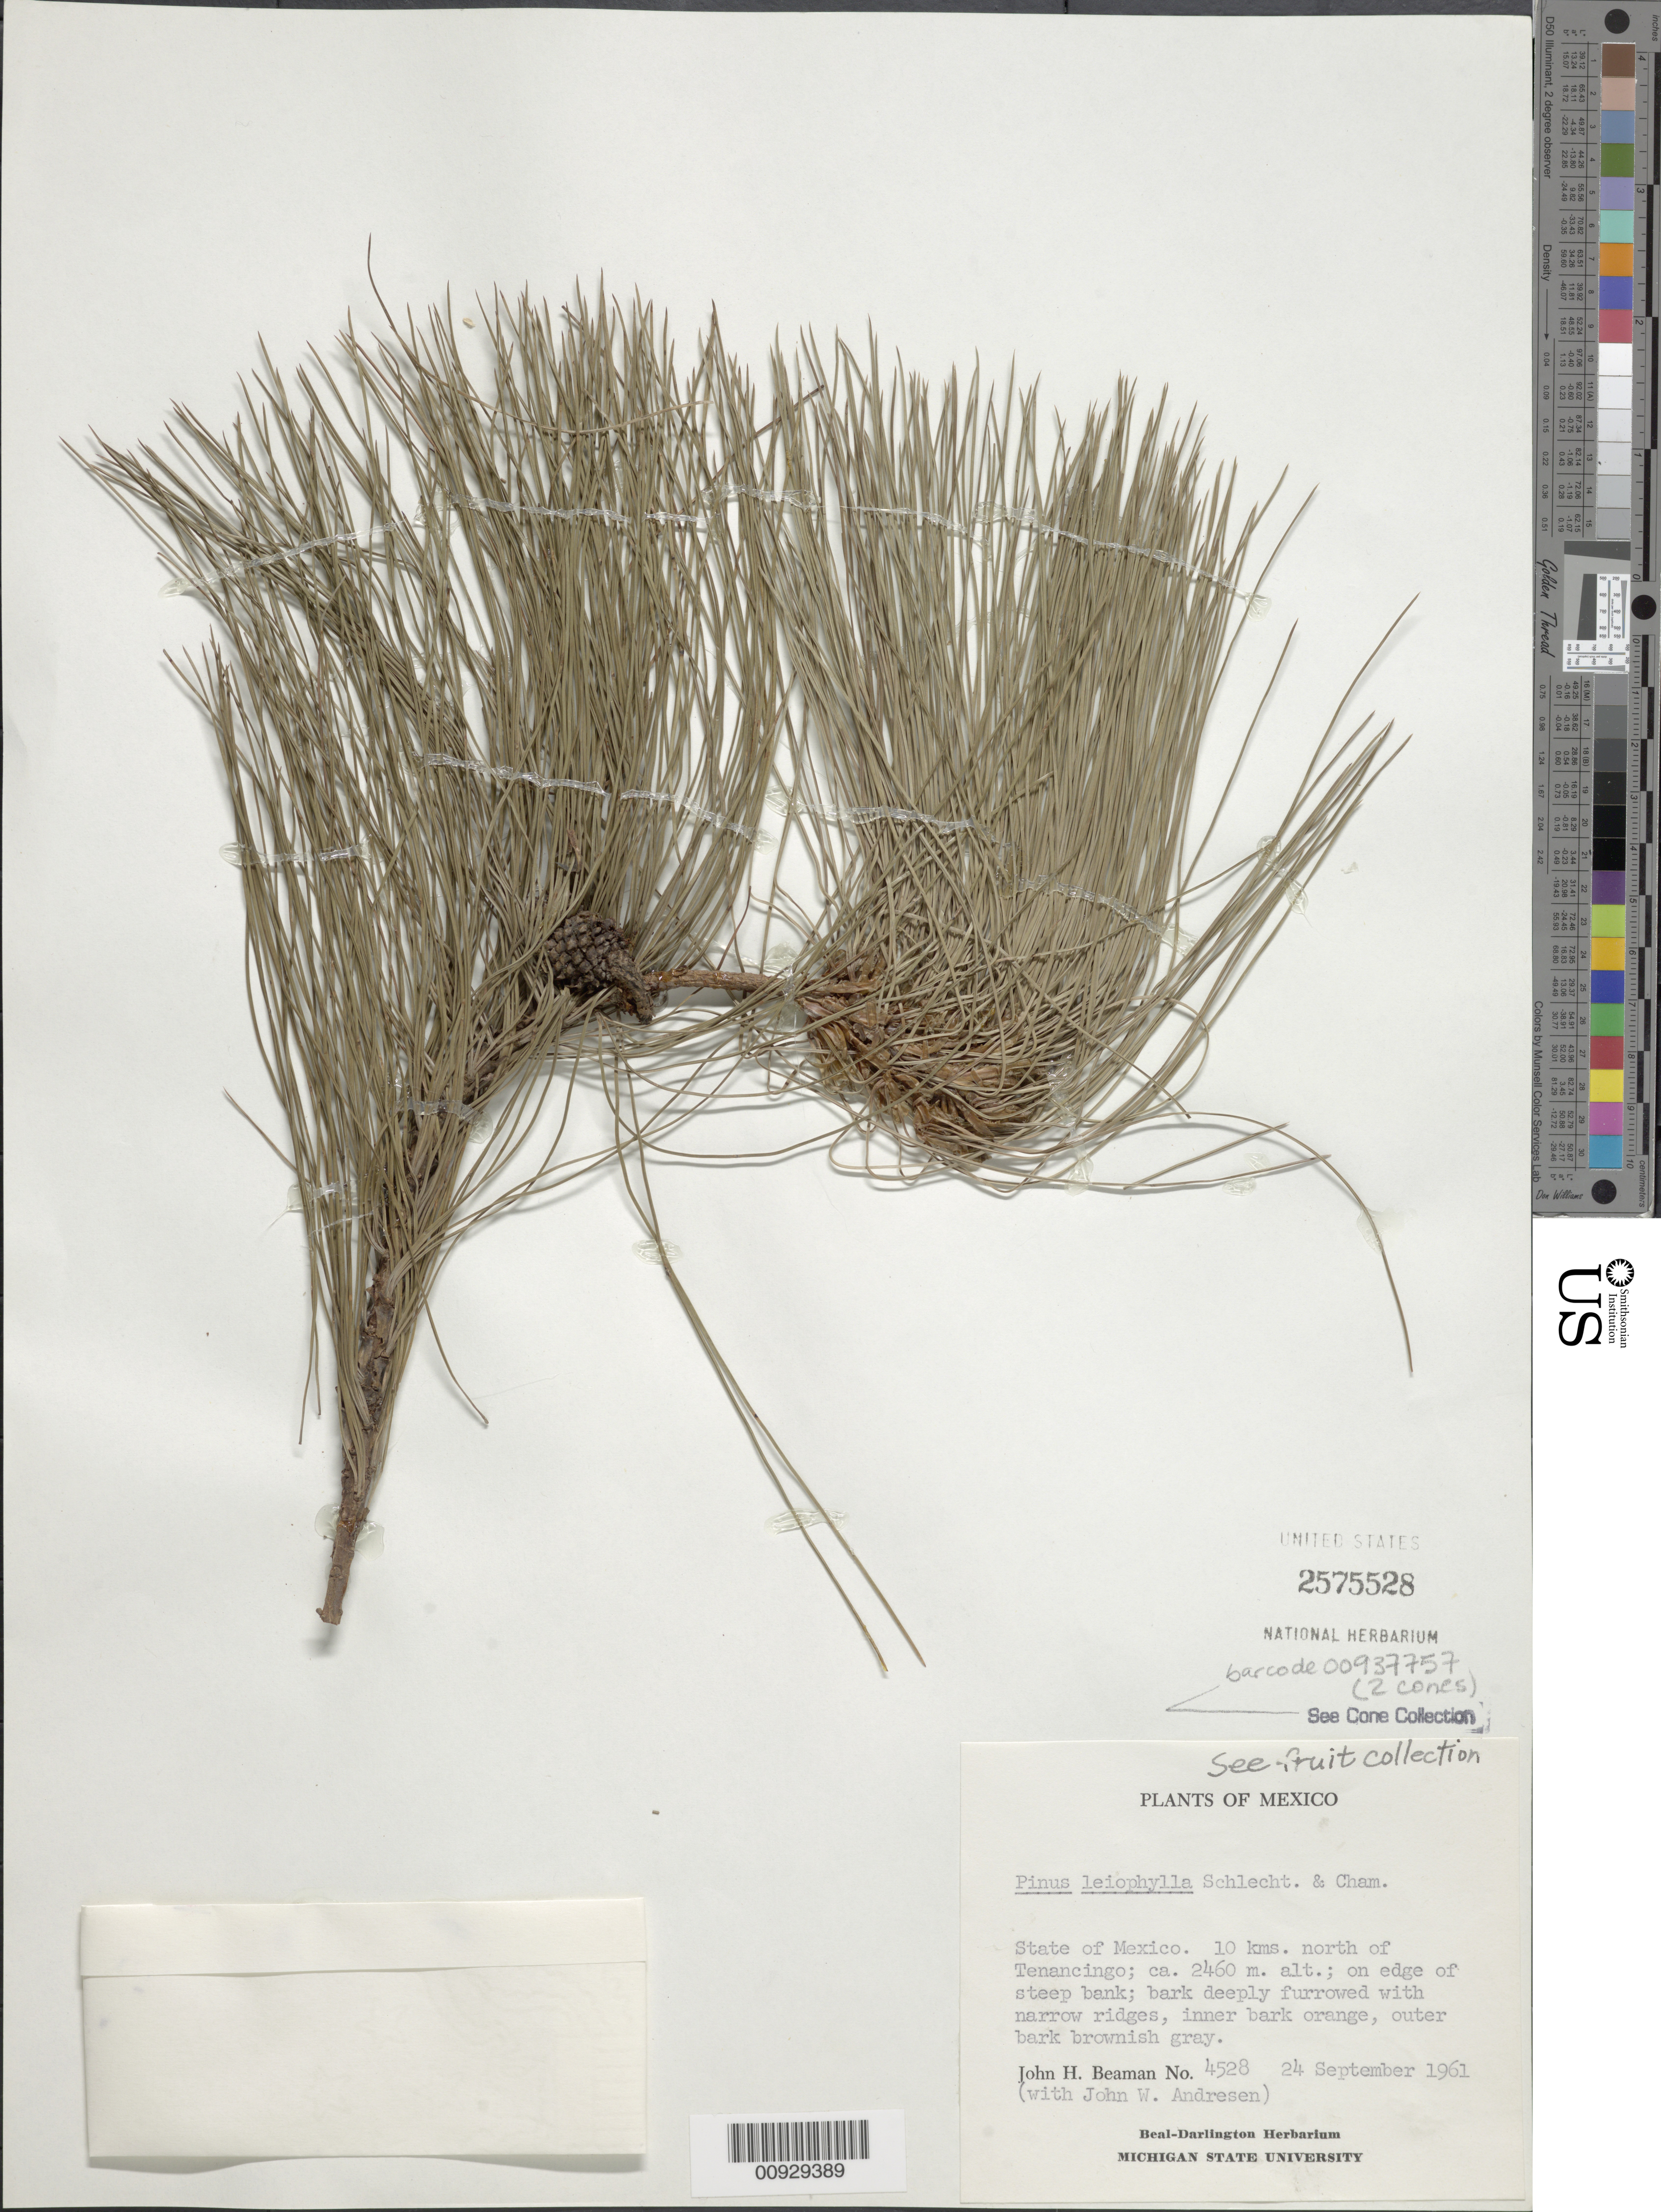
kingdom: Plantae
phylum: Tracheophyta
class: Pinopsida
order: Pinales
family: Pinaceae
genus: Pinus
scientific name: Pinus leiophylla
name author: Schiede ex Schltdl. & Cham.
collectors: J. H. Beaman & J. Andrésen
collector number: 4528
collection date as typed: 24 Sep 1961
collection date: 1961-09-24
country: Mexico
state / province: México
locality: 10 kms. North of Tenancingo.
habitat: On edge of steep bank.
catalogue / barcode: US 2575528